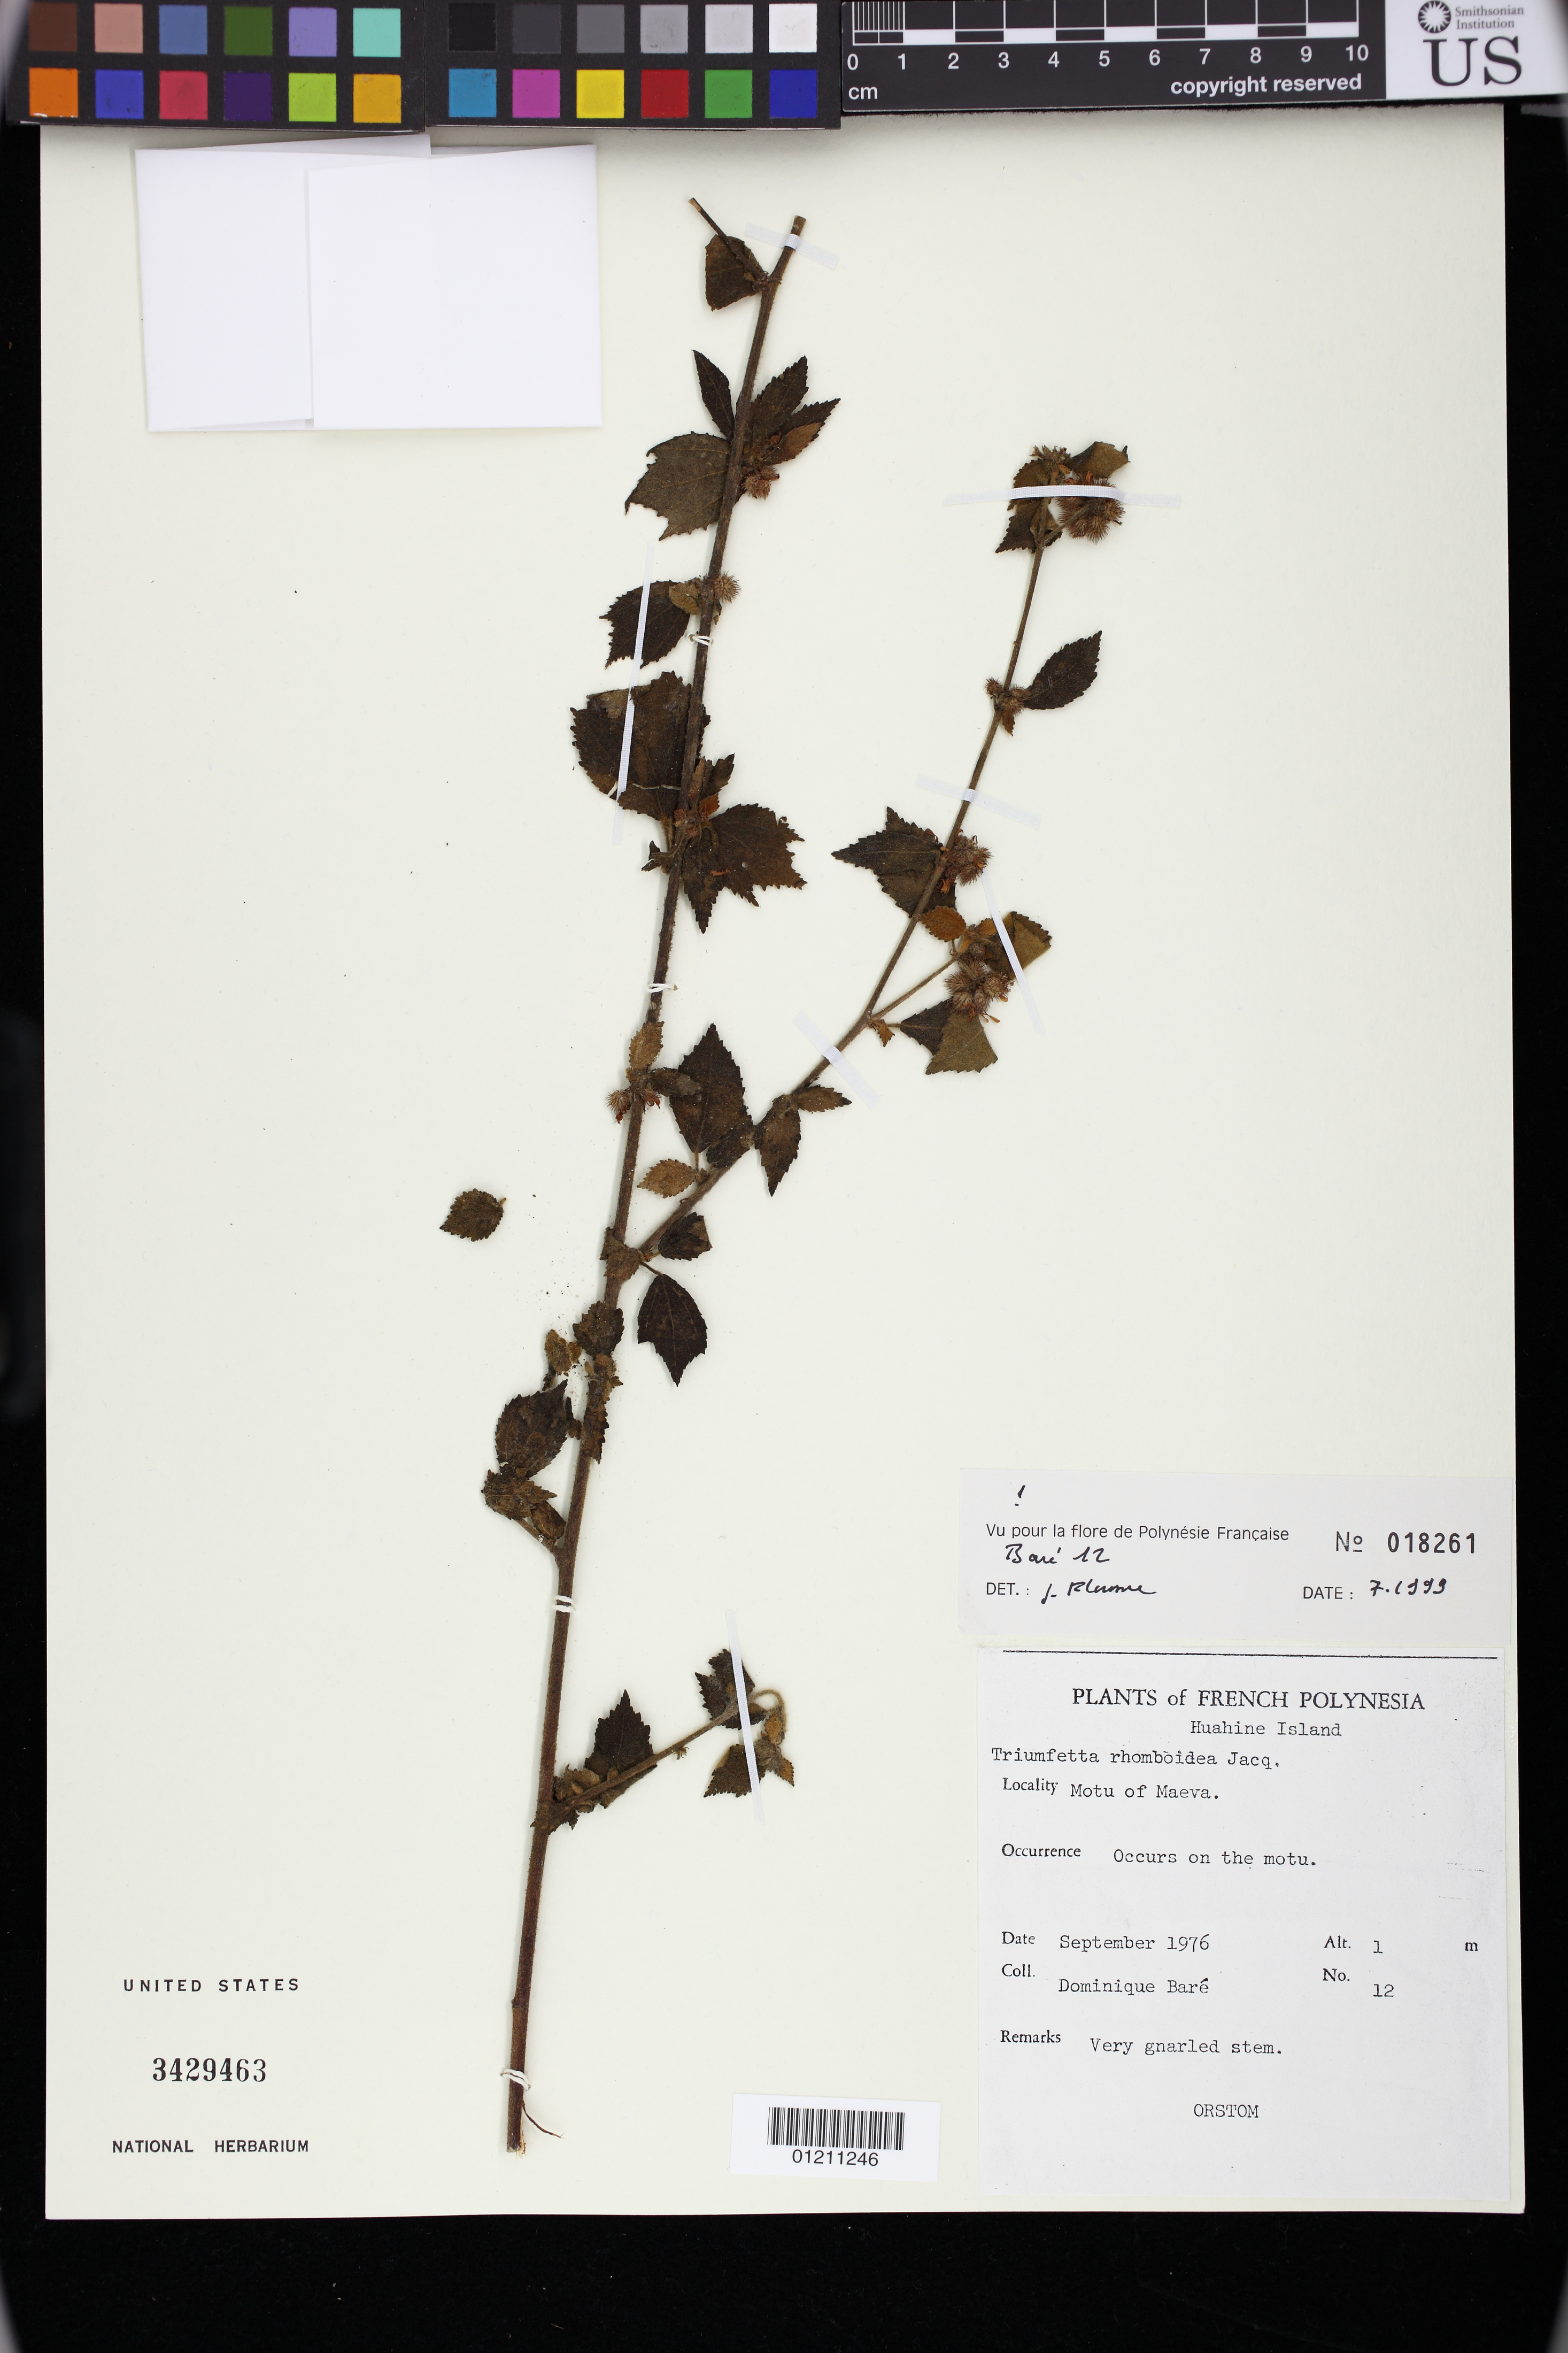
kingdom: Plantae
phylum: Tracheophyta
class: Magnoliopsida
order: Malvales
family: Malvaceae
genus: Triumfetta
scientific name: Triumfetta rhomboidea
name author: Jacq.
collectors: D. Baré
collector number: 12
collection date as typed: Sep 1976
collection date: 1976-09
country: French Polynesia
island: Huahine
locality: French Polynesia: Huahine Island. Motu of Maeva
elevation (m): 1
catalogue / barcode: US 3429463